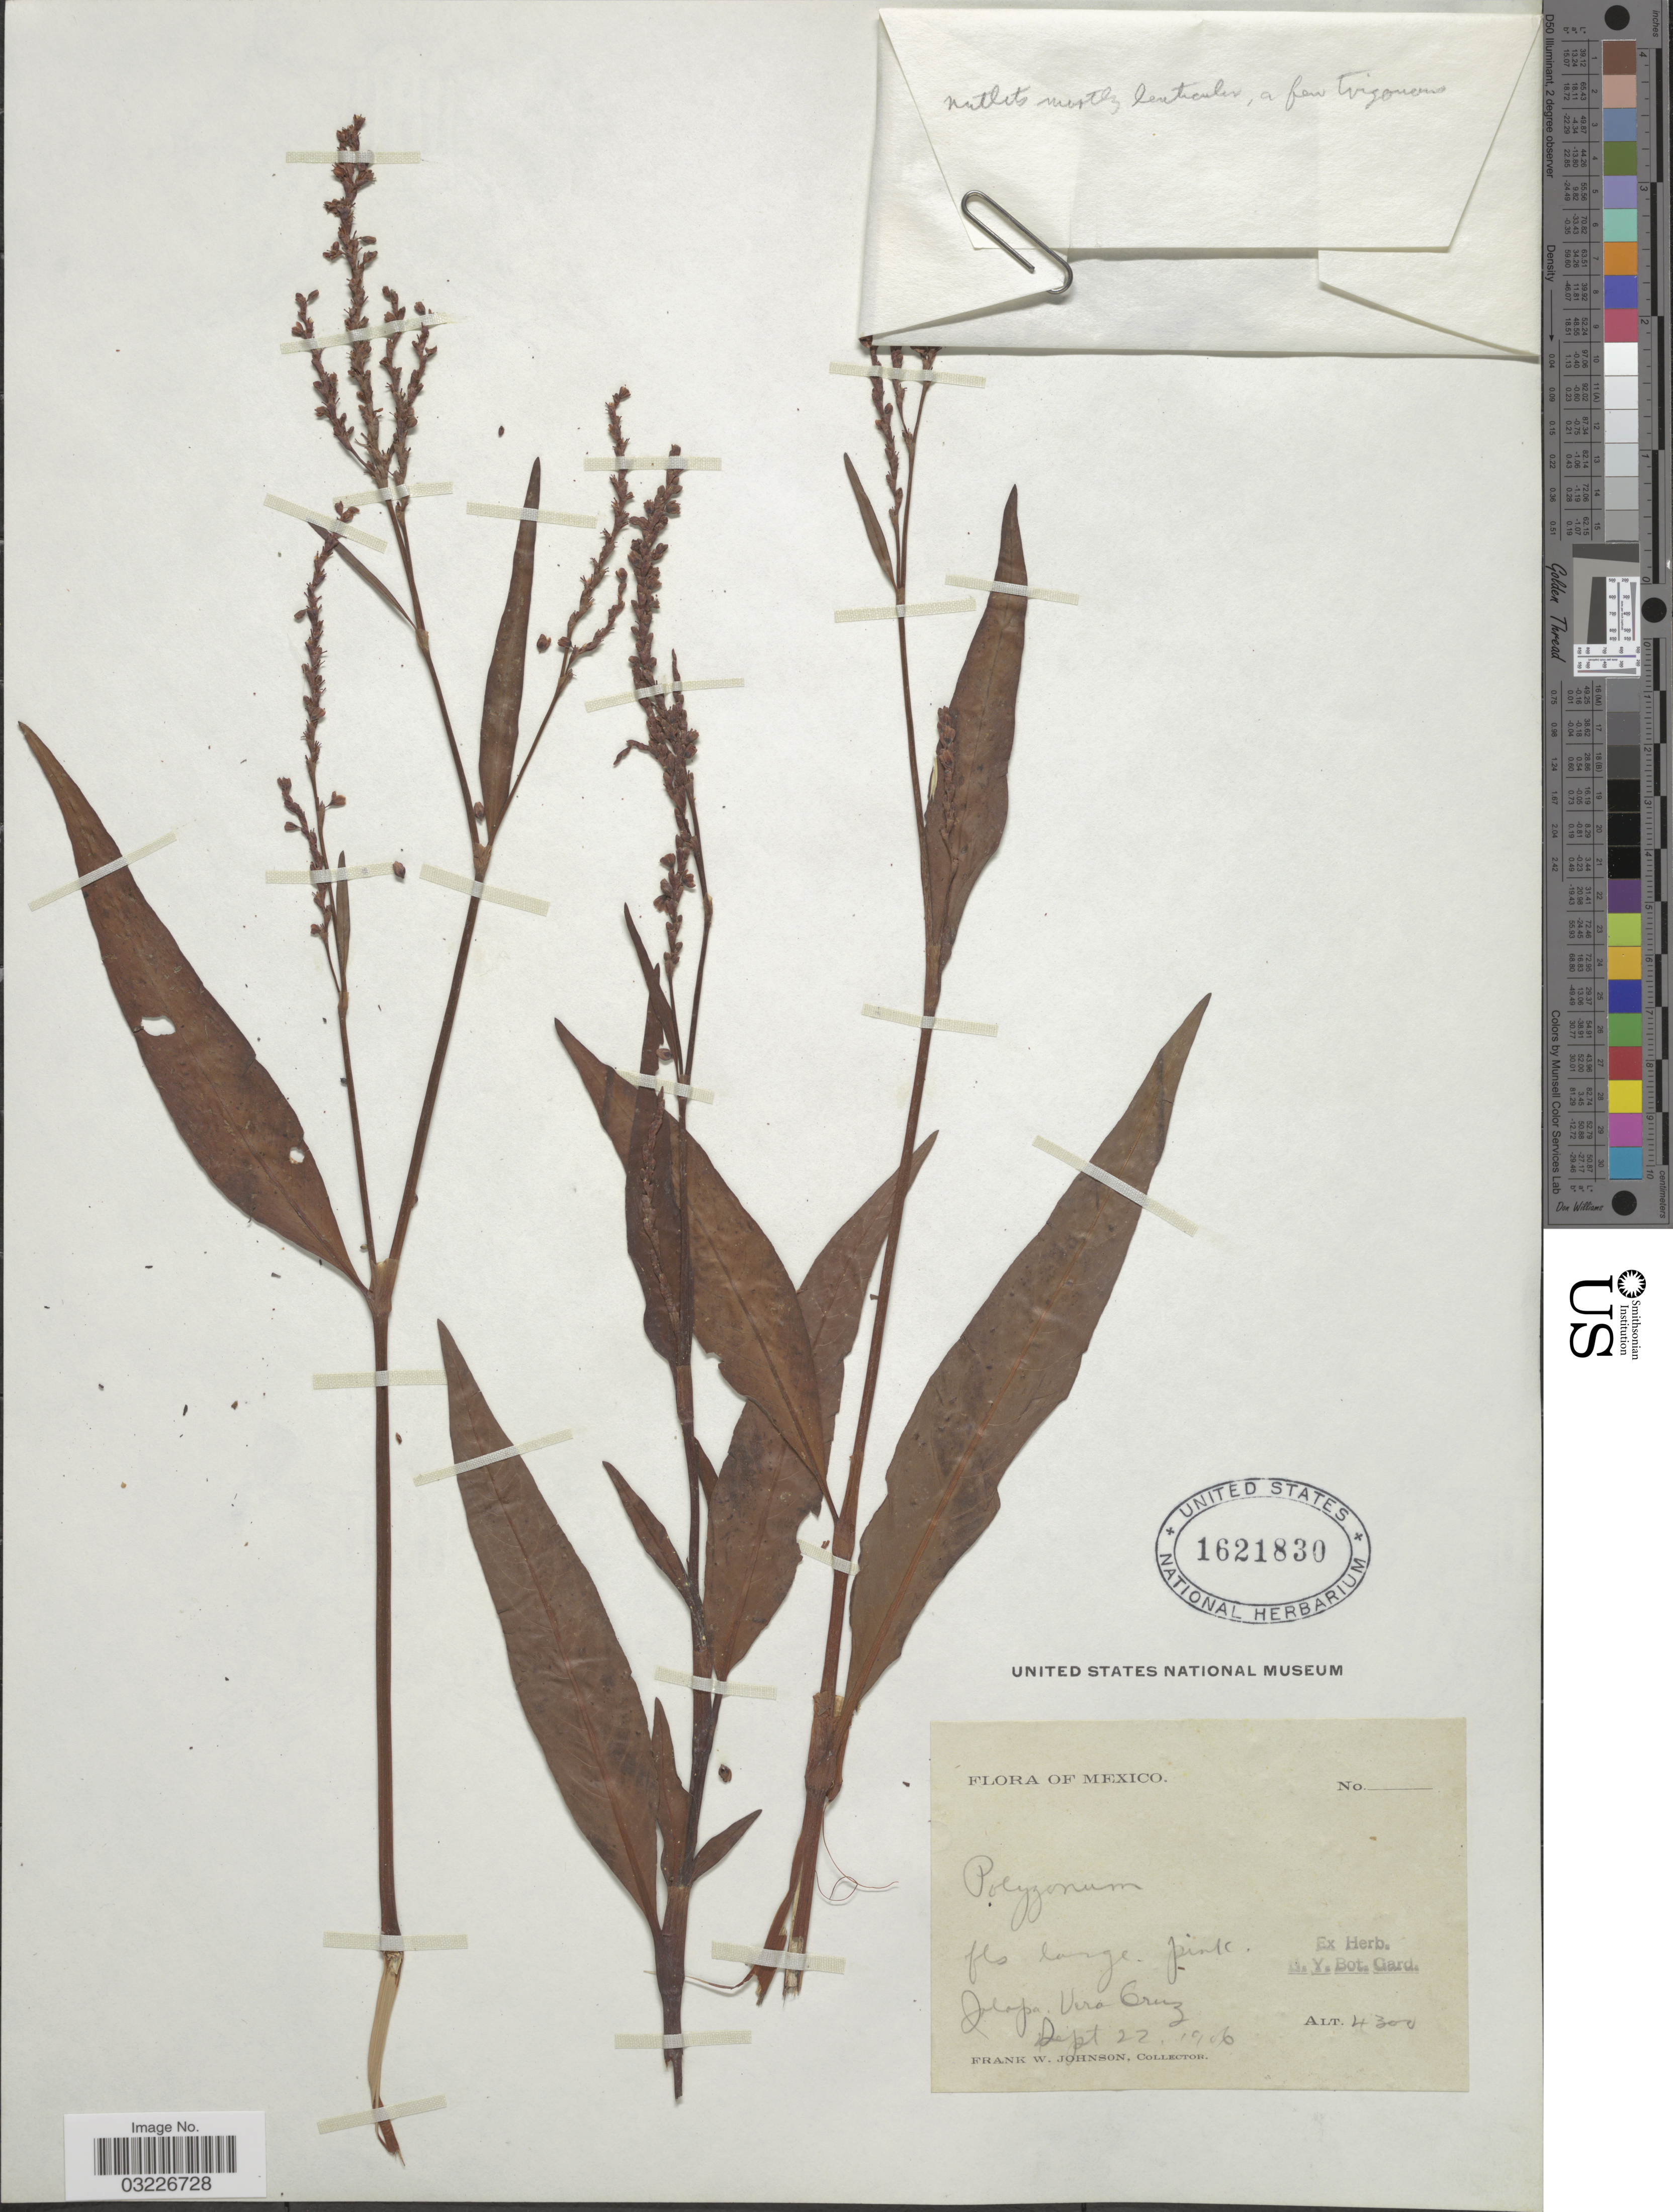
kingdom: Plantae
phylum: Tracheophyta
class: Magnoliopsida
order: Caryophyllales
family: Polygonaceae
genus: Polygonum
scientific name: Polygonum sp.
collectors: F. W. Johnson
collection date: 1906-09-22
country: Mexico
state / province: Veracruz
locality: Jalapa.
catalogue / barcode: US 1621830